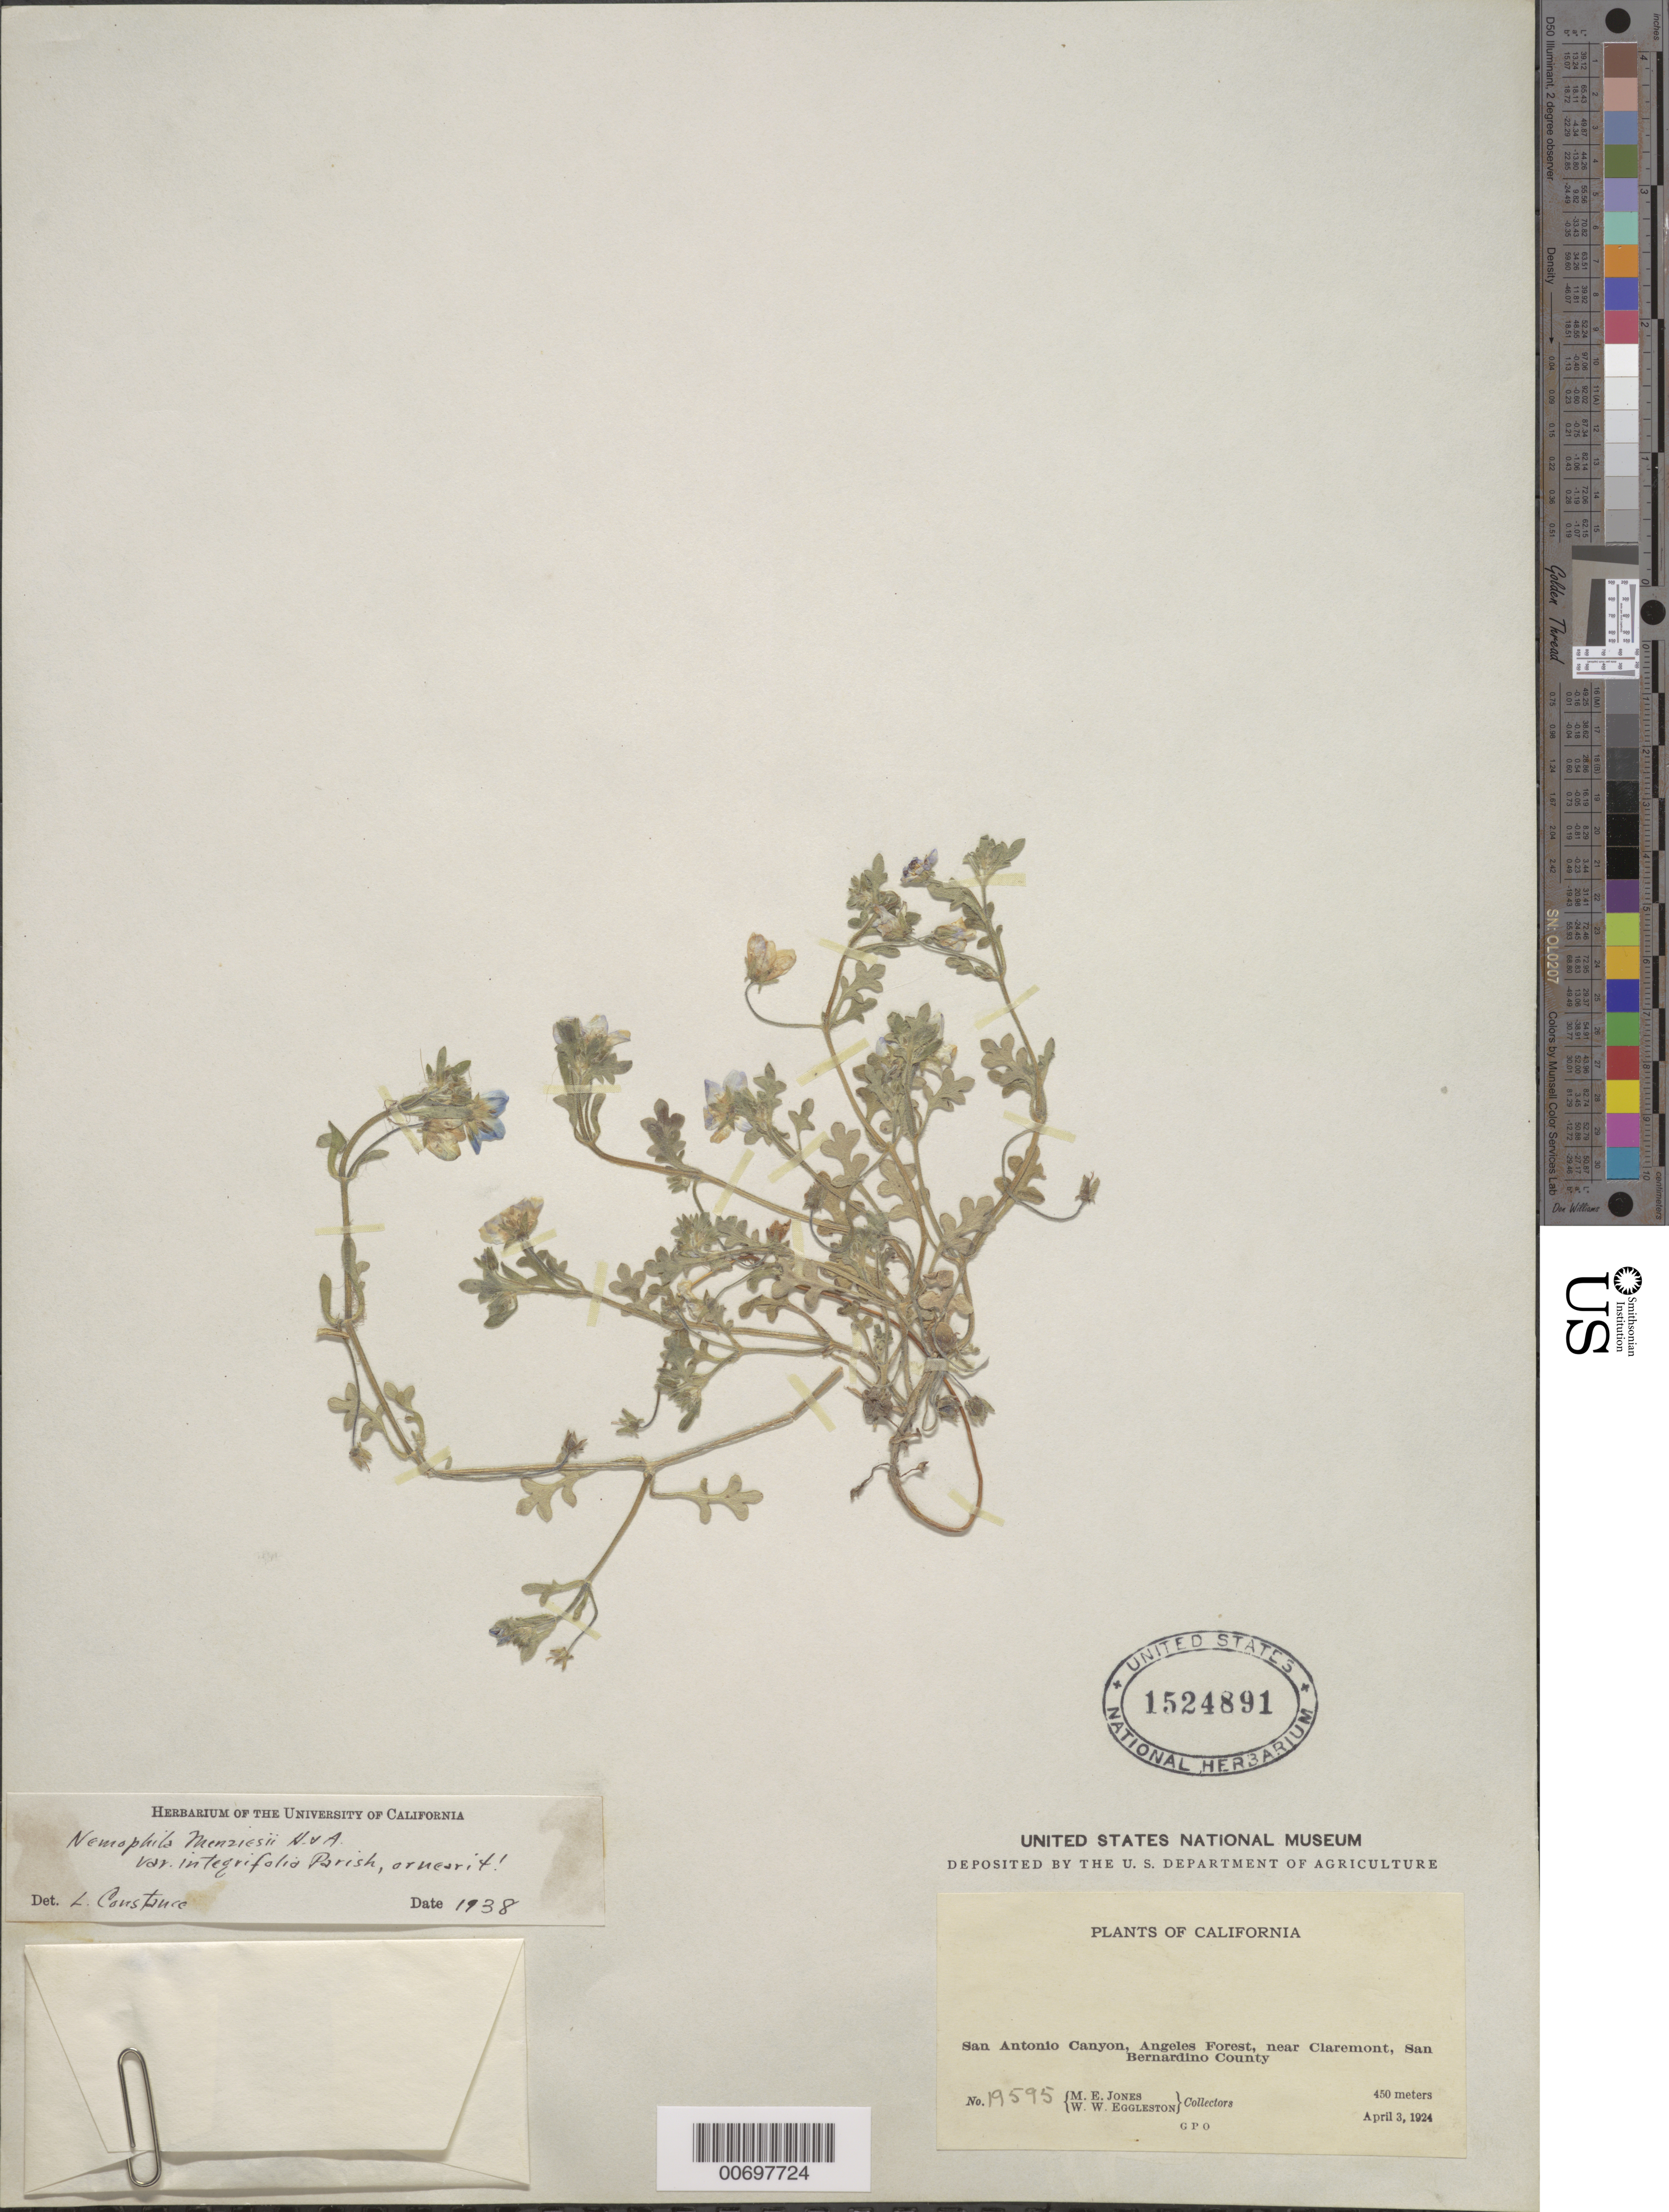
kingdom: Plantae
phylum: Tracheophyta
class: Magnoliopsida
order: Boraginales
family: Hydrophyllaceae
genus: Nemophila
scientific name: Nemophila menziesii var. integrifolia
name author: Hook. & Arn.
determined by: Constance, L., (UC), University of California Berkeley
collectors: M. E. Jones & W. W. Eggleston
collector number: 19595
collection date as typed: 03 Apr 1924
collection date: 1924-04-03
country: United States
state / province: California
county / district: San Bernardino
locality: San Antonio Canyon, Angeles Forest, near Claremont.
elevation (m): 450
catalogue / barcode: US 1524891